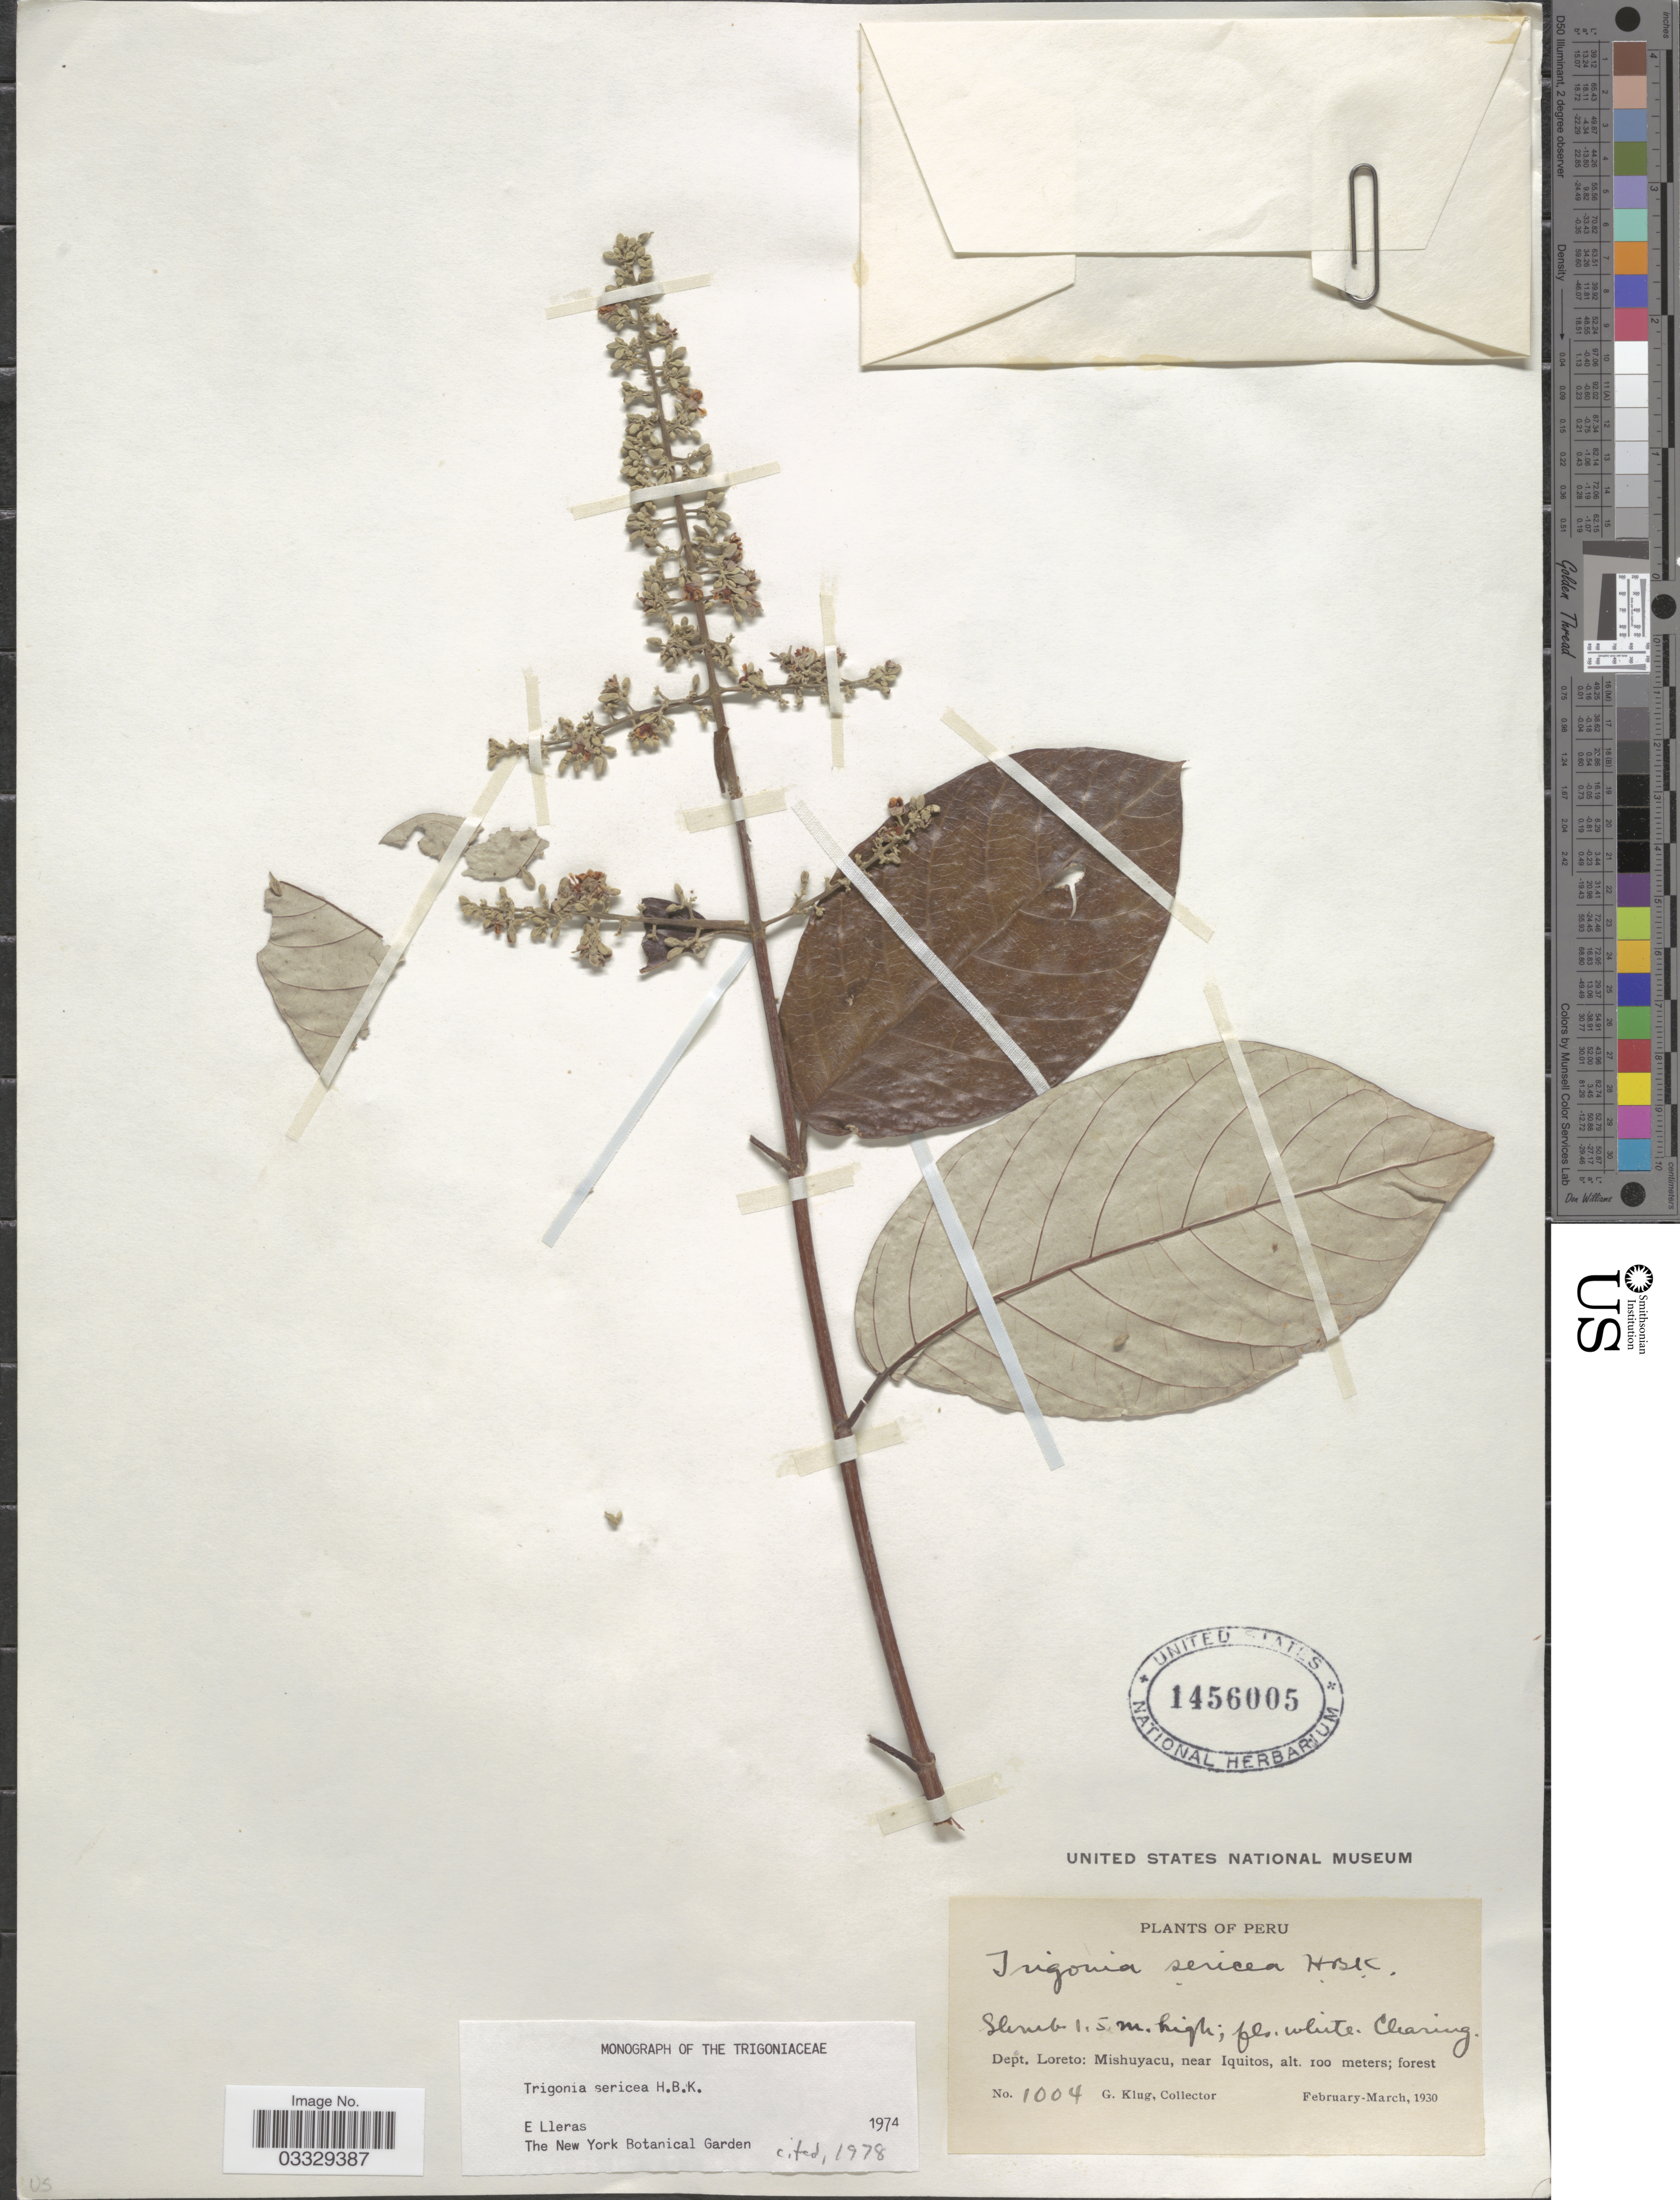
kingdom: Plantae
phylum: Tracheophyta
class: Magnoliopsida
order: Malpighiales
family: Trigoniaceae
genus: Trigonia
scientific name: Trigonia sericea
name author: Kunth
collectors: G. Klug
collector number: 1004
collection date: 1930-02/1930-03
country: Peru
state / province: Loreto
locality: Dept. Loreto: Mishuyacu, near Iquitos.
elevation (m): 100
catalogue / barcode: US 1456005